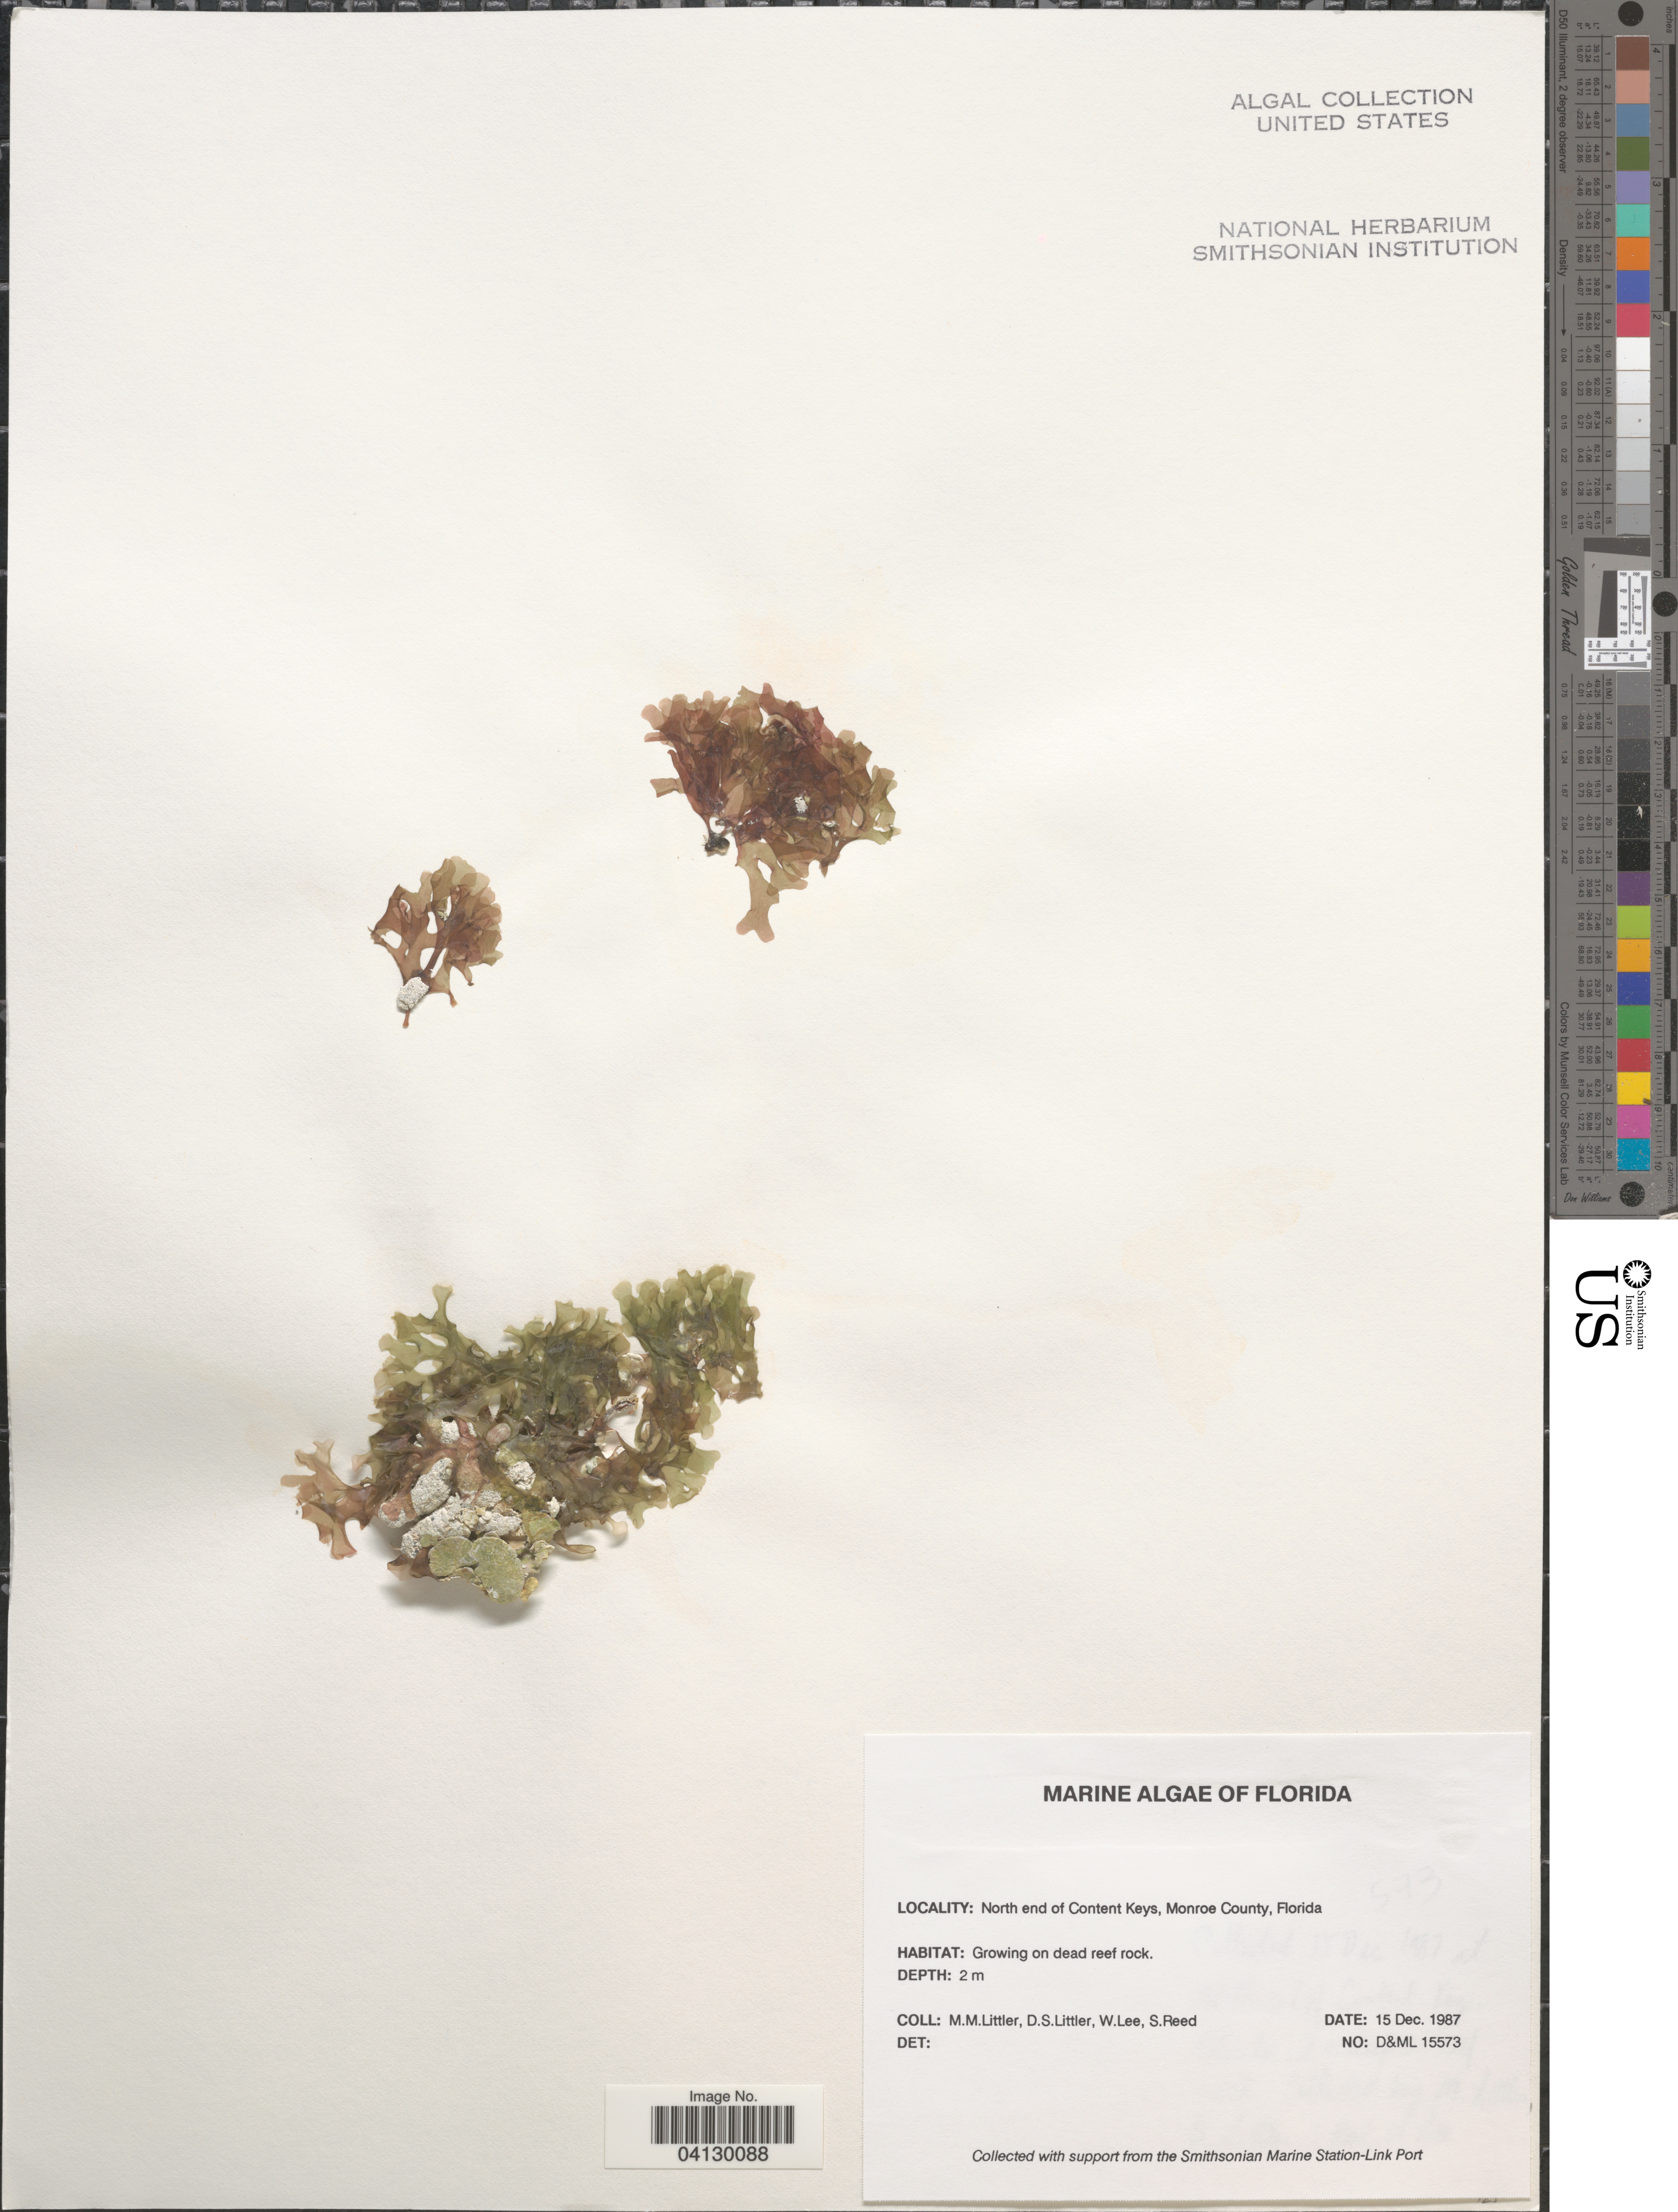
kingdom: Plantae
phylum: Rhodophyta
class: Florideophyceae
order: Corallinales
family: Corallinaceae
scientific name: Crustose Coralline Algae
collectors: D. S. Littler, W. Lee & S. Reed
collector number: D&ML 15573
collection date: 1987-12-15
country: United States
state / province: Florida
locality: North end of Content Keys, Monroe County.